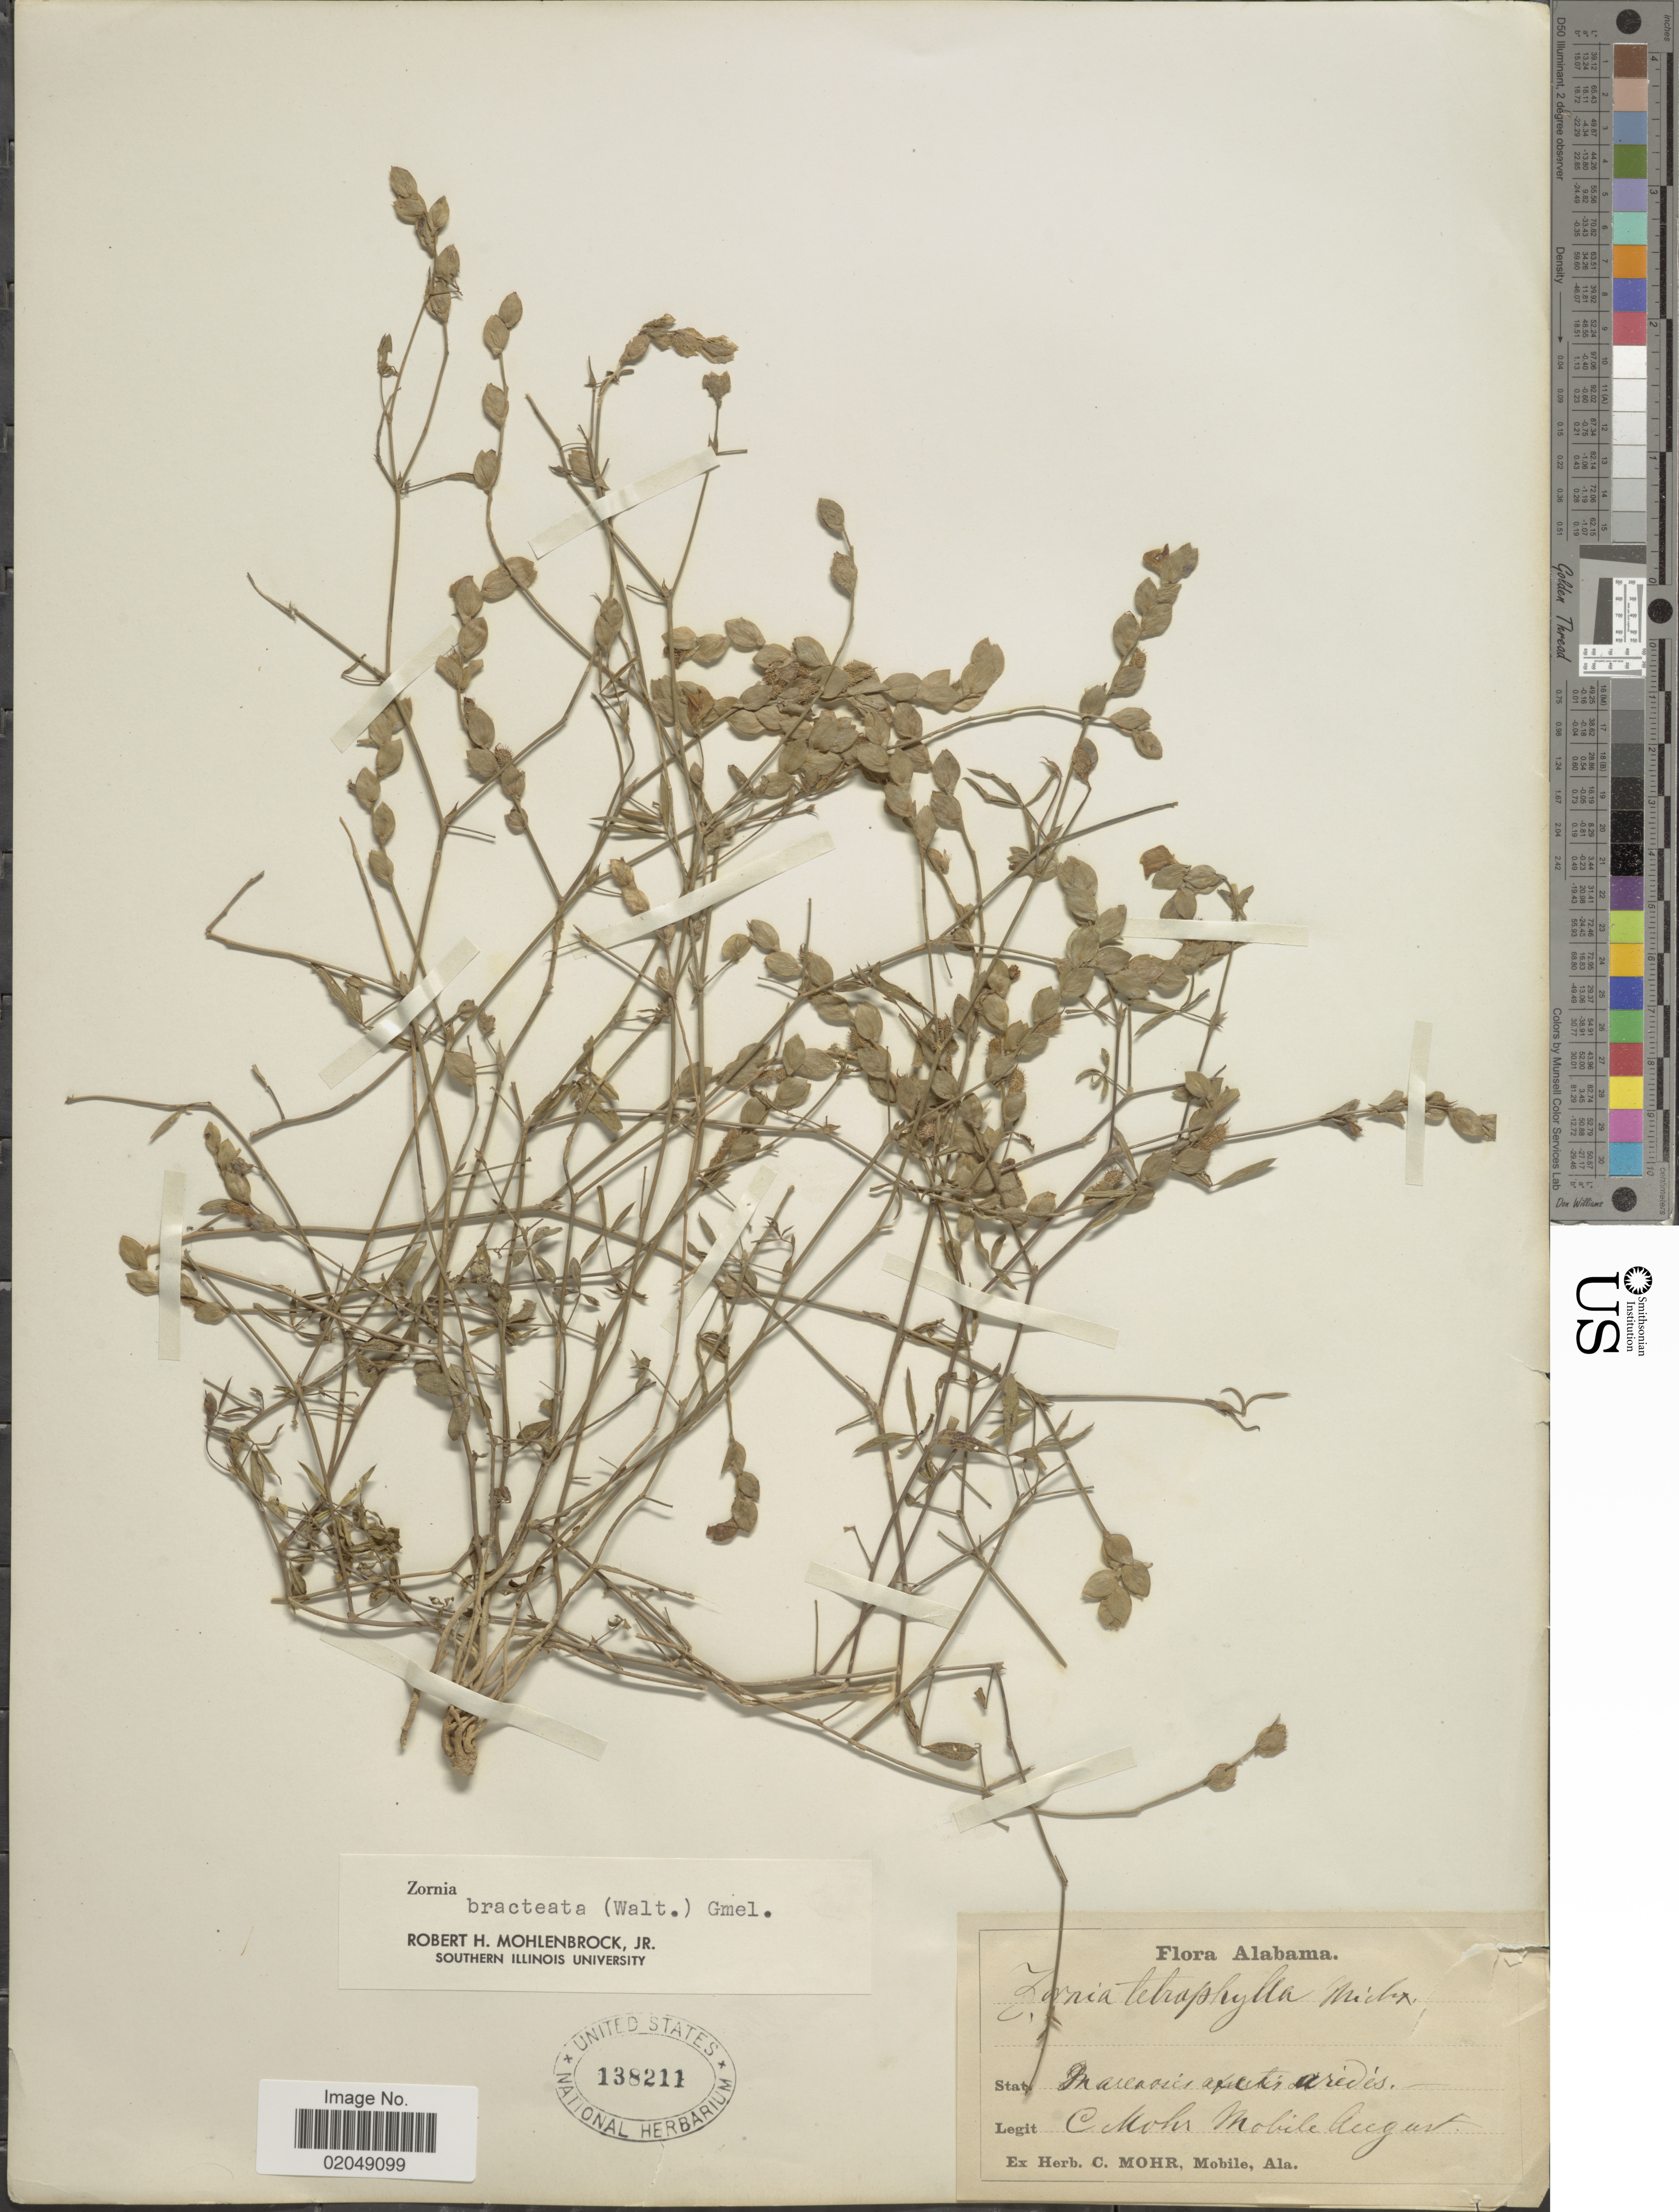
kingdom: Plantae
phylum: Tracheophyta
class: Magnoliopsida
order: Fabales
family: Fabaceae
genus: Zornia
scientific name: Zornia bracteata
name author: J.F. Gmel.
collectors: Mohr, C. T. (herbarium)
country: United States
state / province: Alabama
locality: Mobile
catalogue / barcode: US 138211